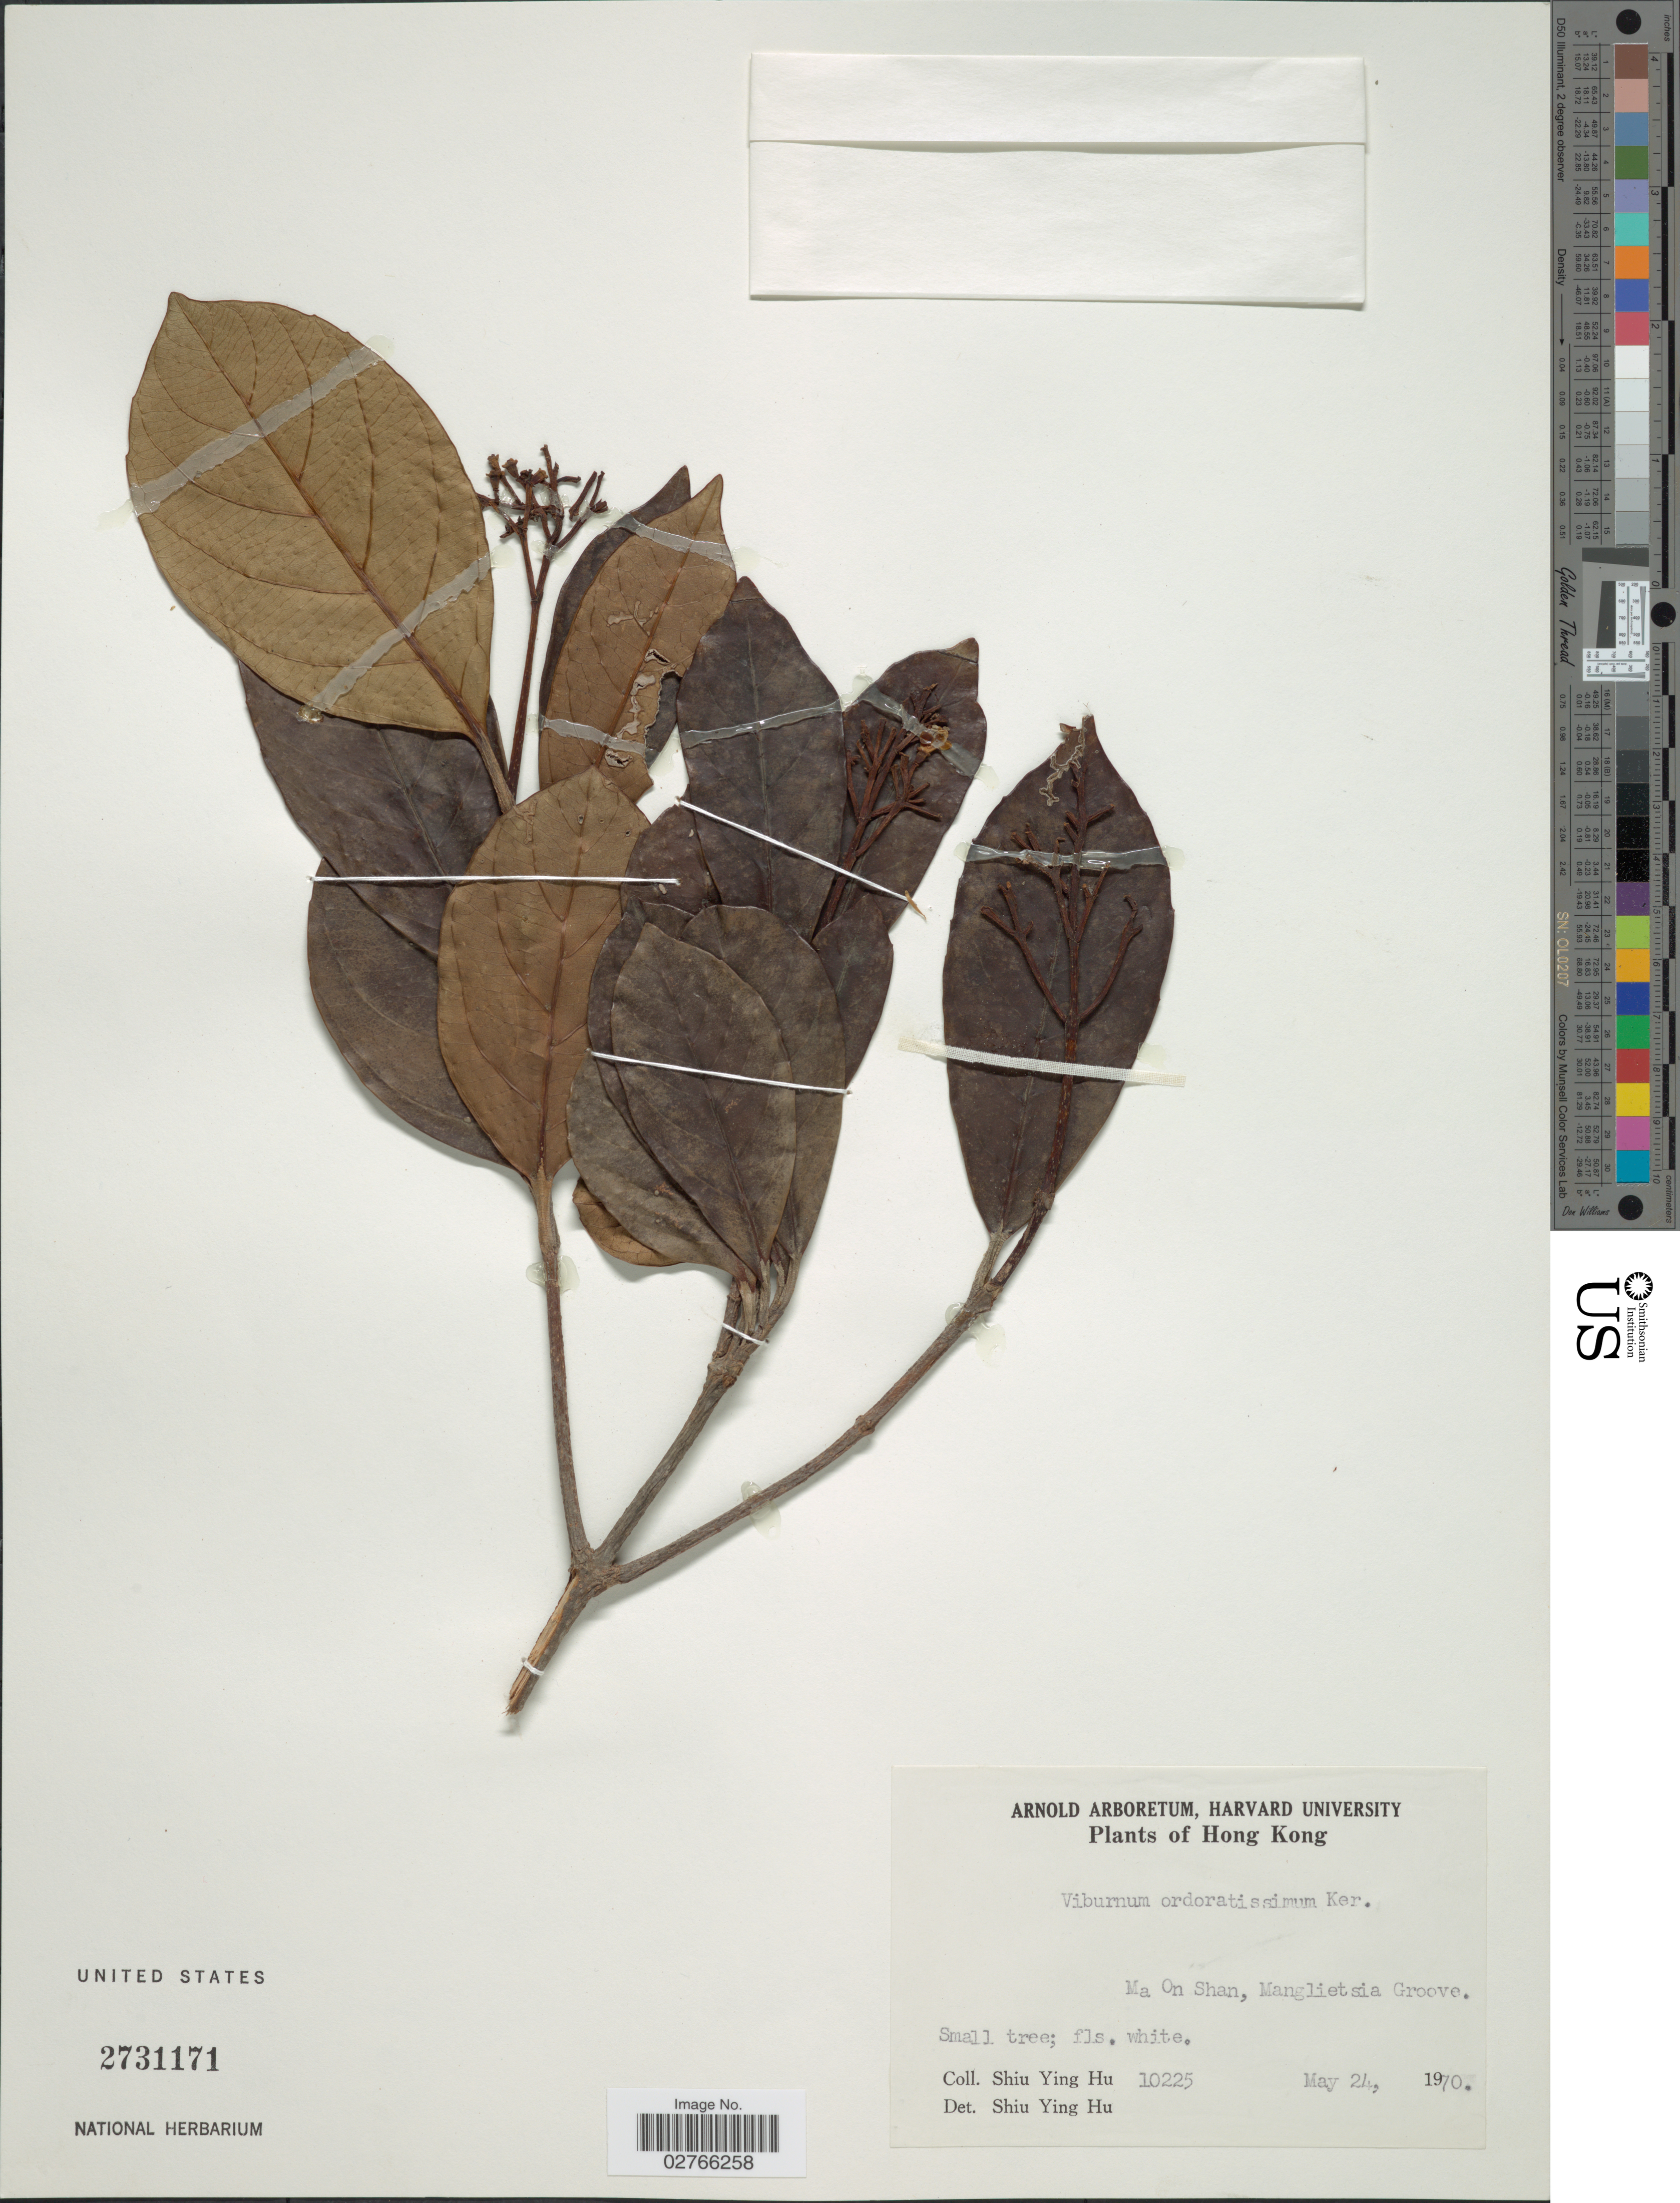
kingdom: Plantae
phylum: Tracheophyta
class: Magnoliopsida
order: Dipsacales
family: Viburnaceae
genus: Viburnum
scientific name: Viburnum odoratissimum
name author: Ker Gawl.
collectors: S. Y. Hu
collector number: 10225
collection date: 1970-05-24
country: China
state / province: Hong Kong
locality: Ma On Shan, Manglietsia Groove.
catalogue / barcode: US 2731171